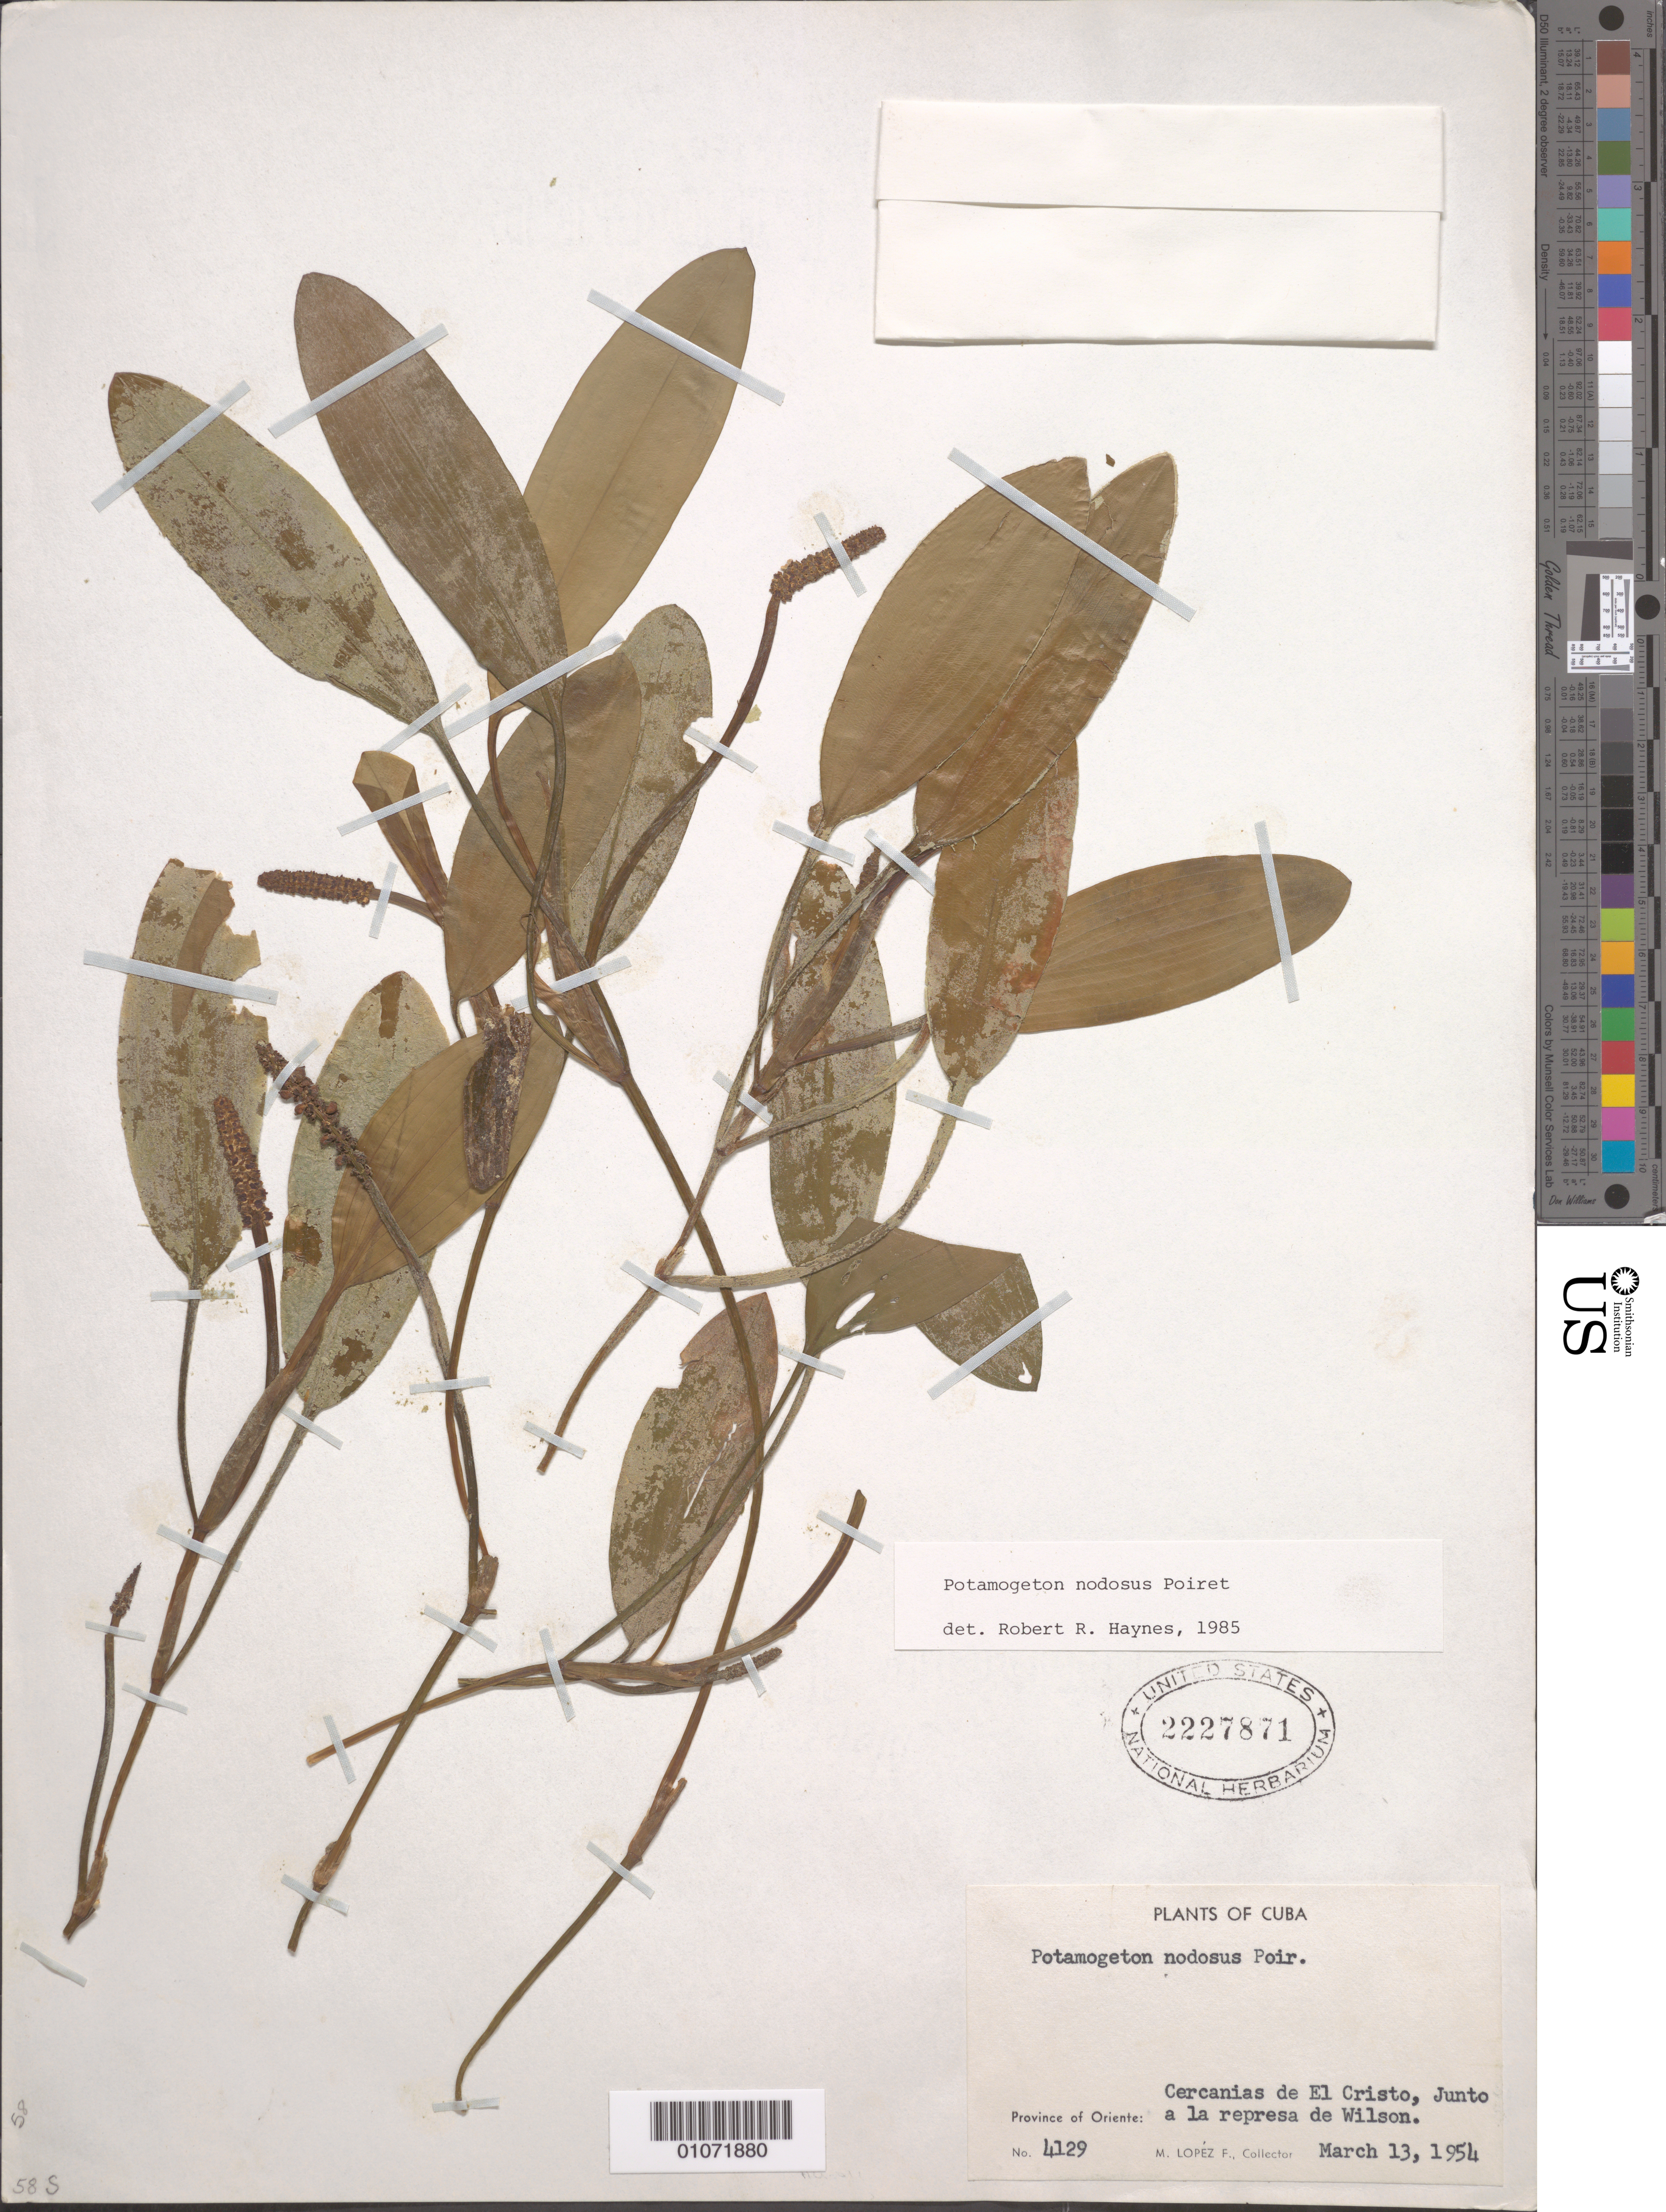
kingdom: Plantae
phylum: Tracheophyta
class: Liliopsida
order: Alismatales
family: Potamogetonaceae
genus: Potamogeton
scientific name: Potamogeton nodosus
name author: Poir.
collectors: M. López Figueiras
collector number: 4129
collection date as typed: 13 Mar 1954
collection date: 1954-03-13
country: Cuba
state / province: Oriente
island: Cuba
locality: Cercanias de El Cristo, Junto a la represa de Wilson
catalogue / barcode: US 2227871